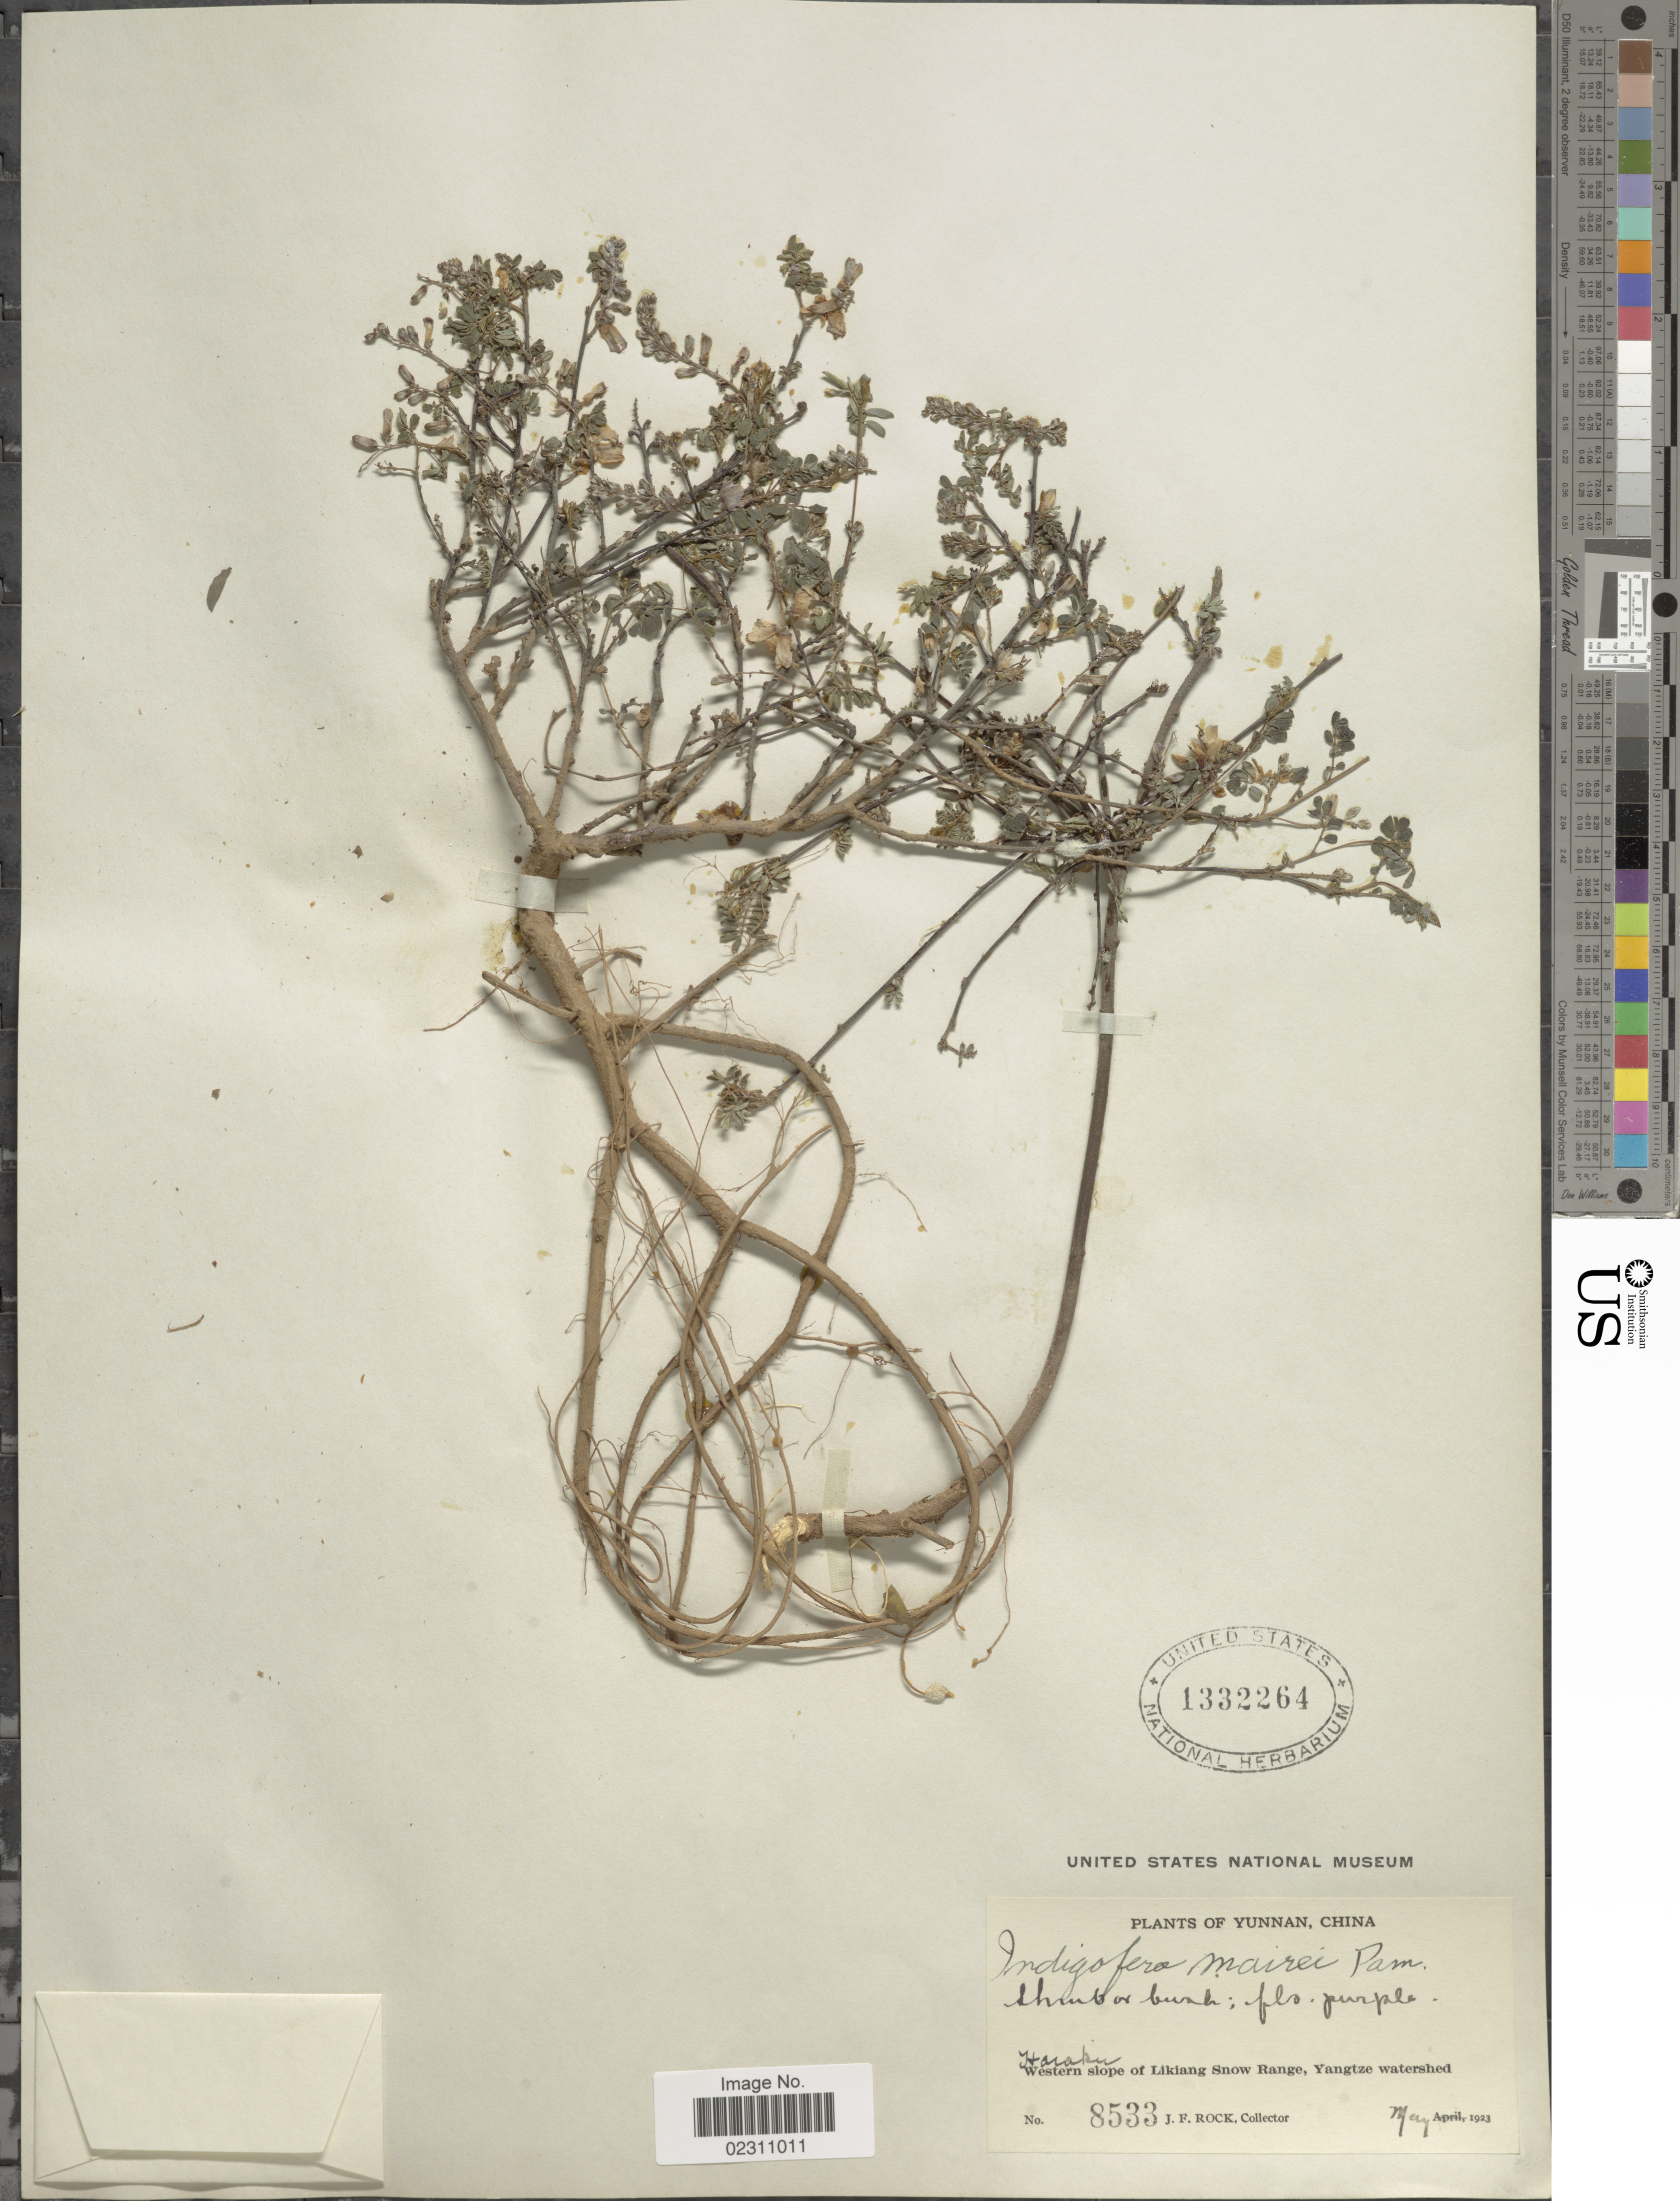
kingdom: Plantae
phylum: Tracheophyta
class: Magnoliopsida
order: Fabales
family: Fabaceae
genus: Indigofera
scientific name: Indigofera mairei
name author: Pamp.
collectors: J. Rock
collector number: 8533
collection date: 1923-04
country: China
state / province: Yunnan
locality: Harakie, western slope of Likiang Snow Range, Yangtze watershed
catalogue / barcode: US 1332264